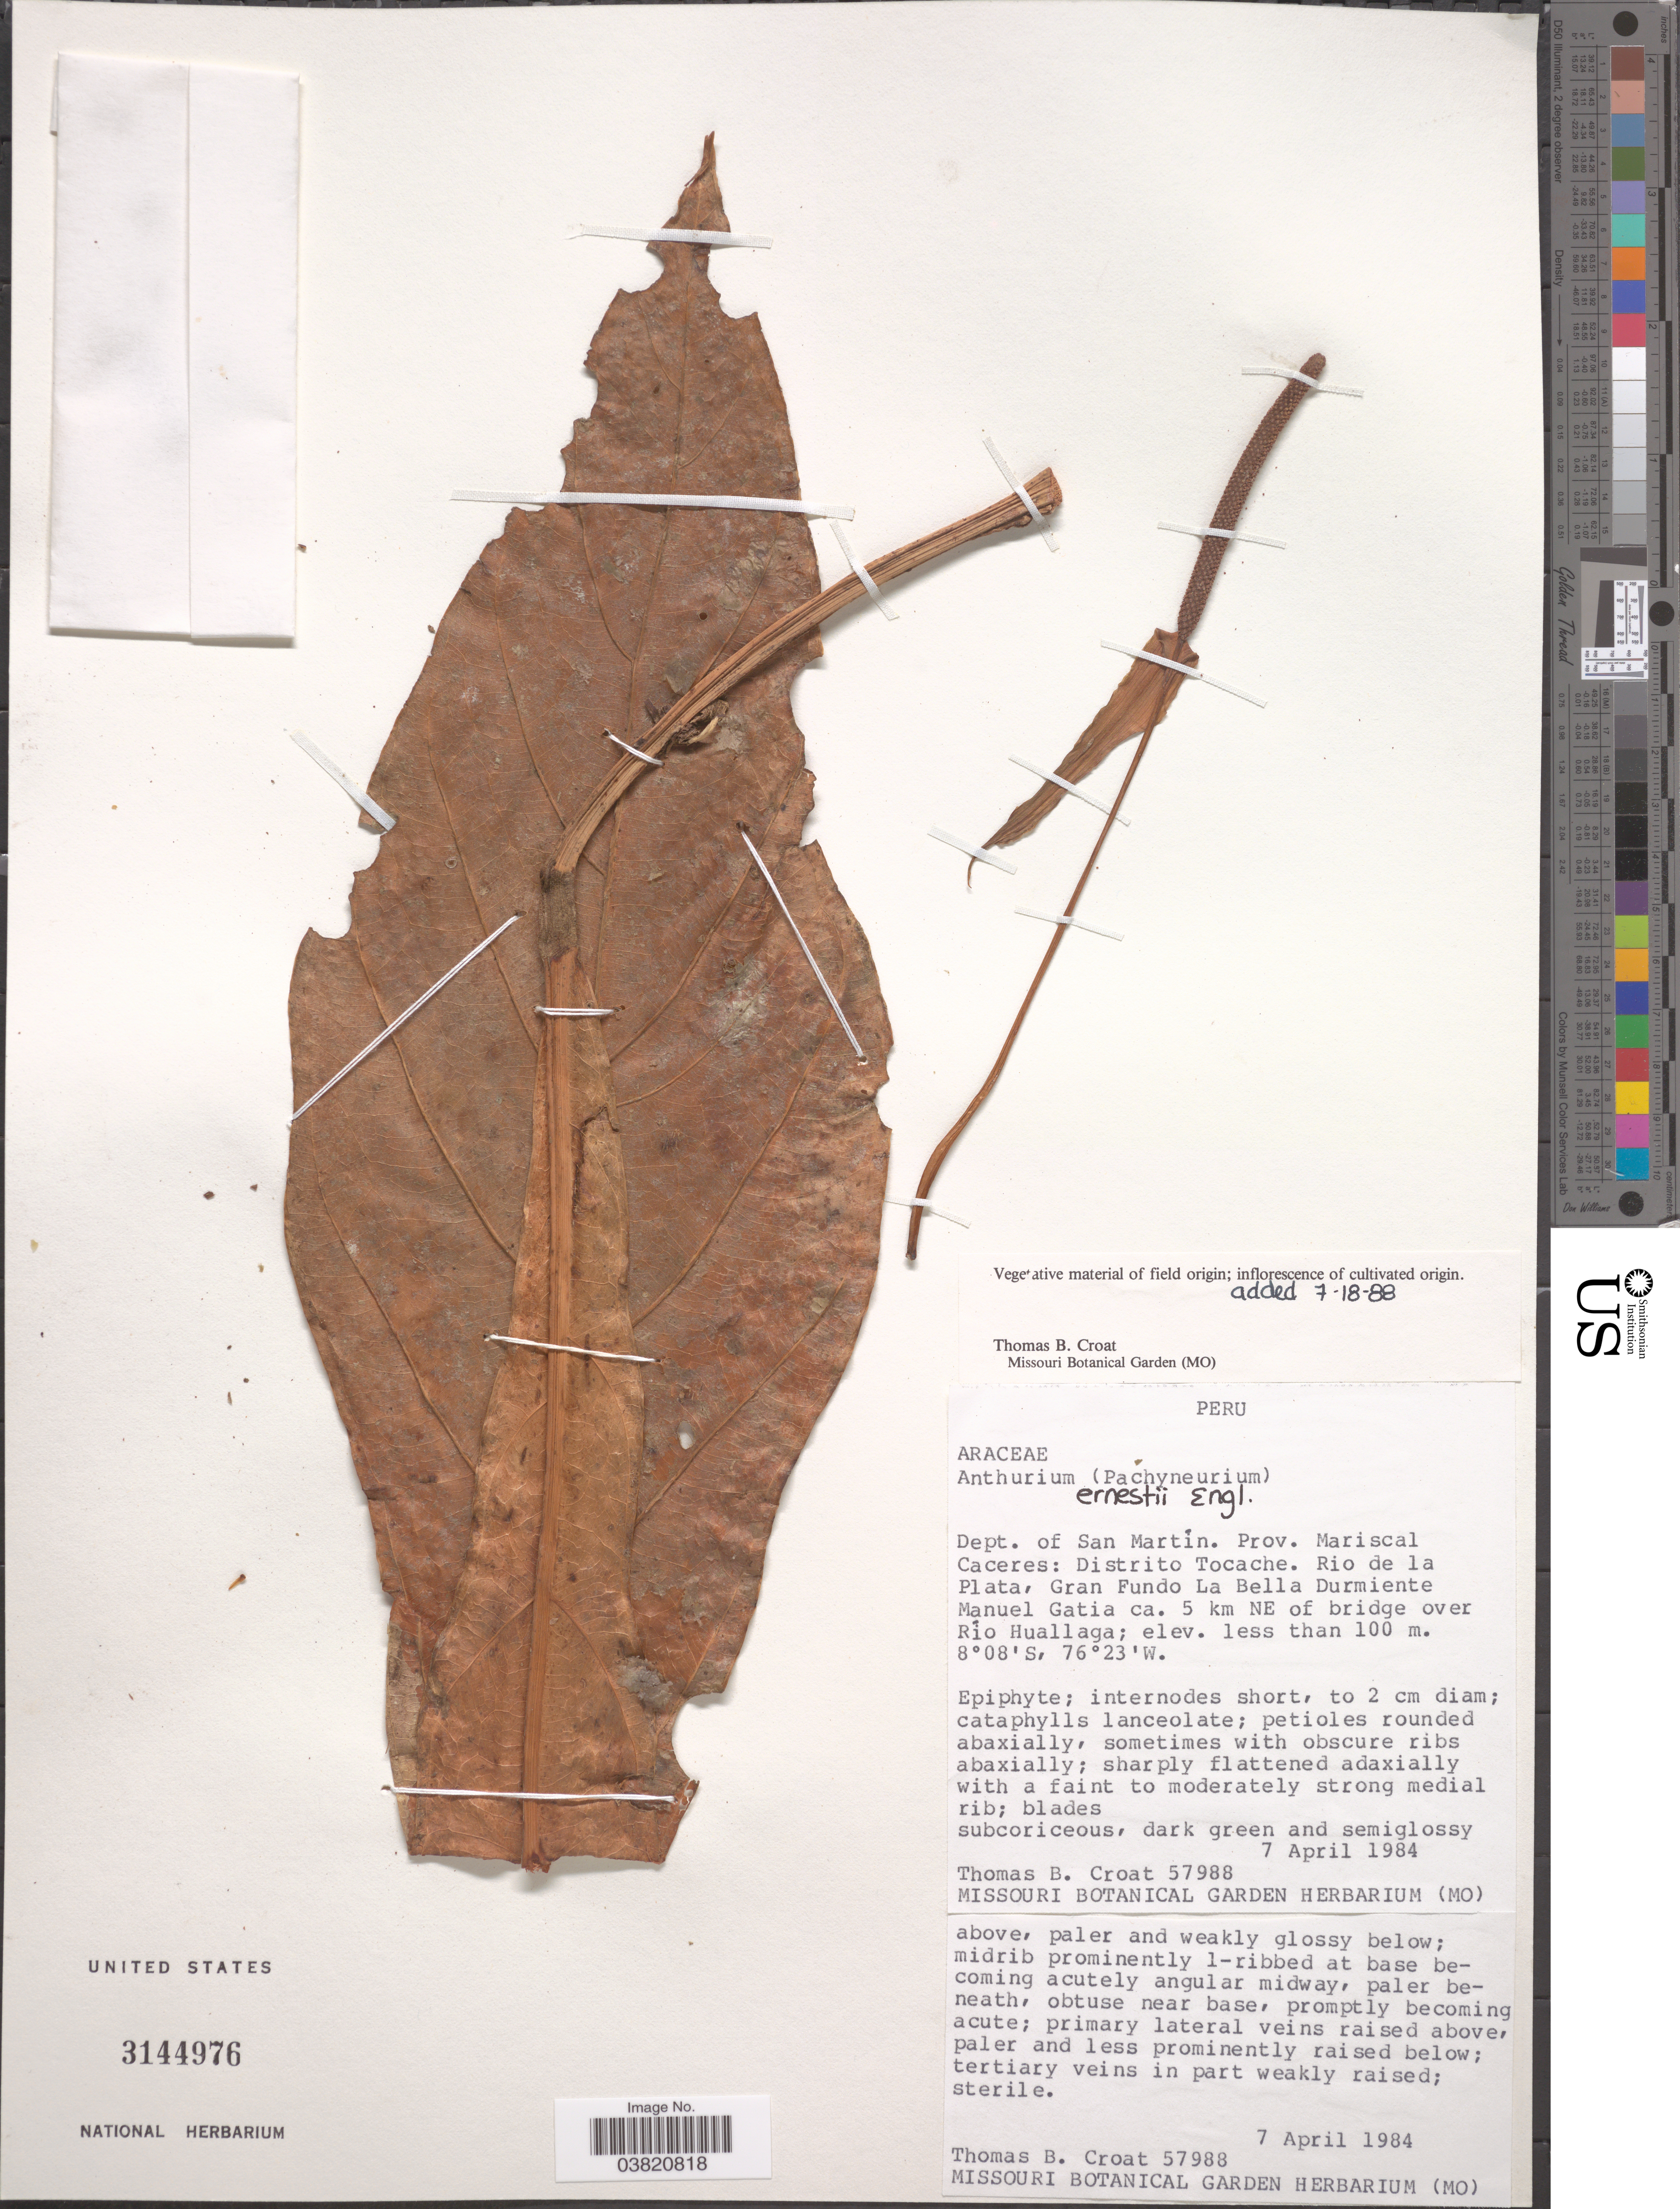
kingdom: Plantae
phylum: Tracheophyta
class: Liliopsida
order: Alismatales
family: Araceae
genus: Anthurium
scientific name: Anthurium eminens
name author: Schott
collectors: T. B. Croat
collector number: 57988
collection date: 1984-04-07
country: Peru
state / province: San Martín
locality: Dept. of San Martín. Prov. Mariscal Caceres: Distrito Tocache. Rio de La Plata, Gran Fundo La Bella Durmiente Manuel Gatia ca. 5 km NE of bridge over Río Huallaga.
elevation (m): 100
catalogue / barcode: US 3144976